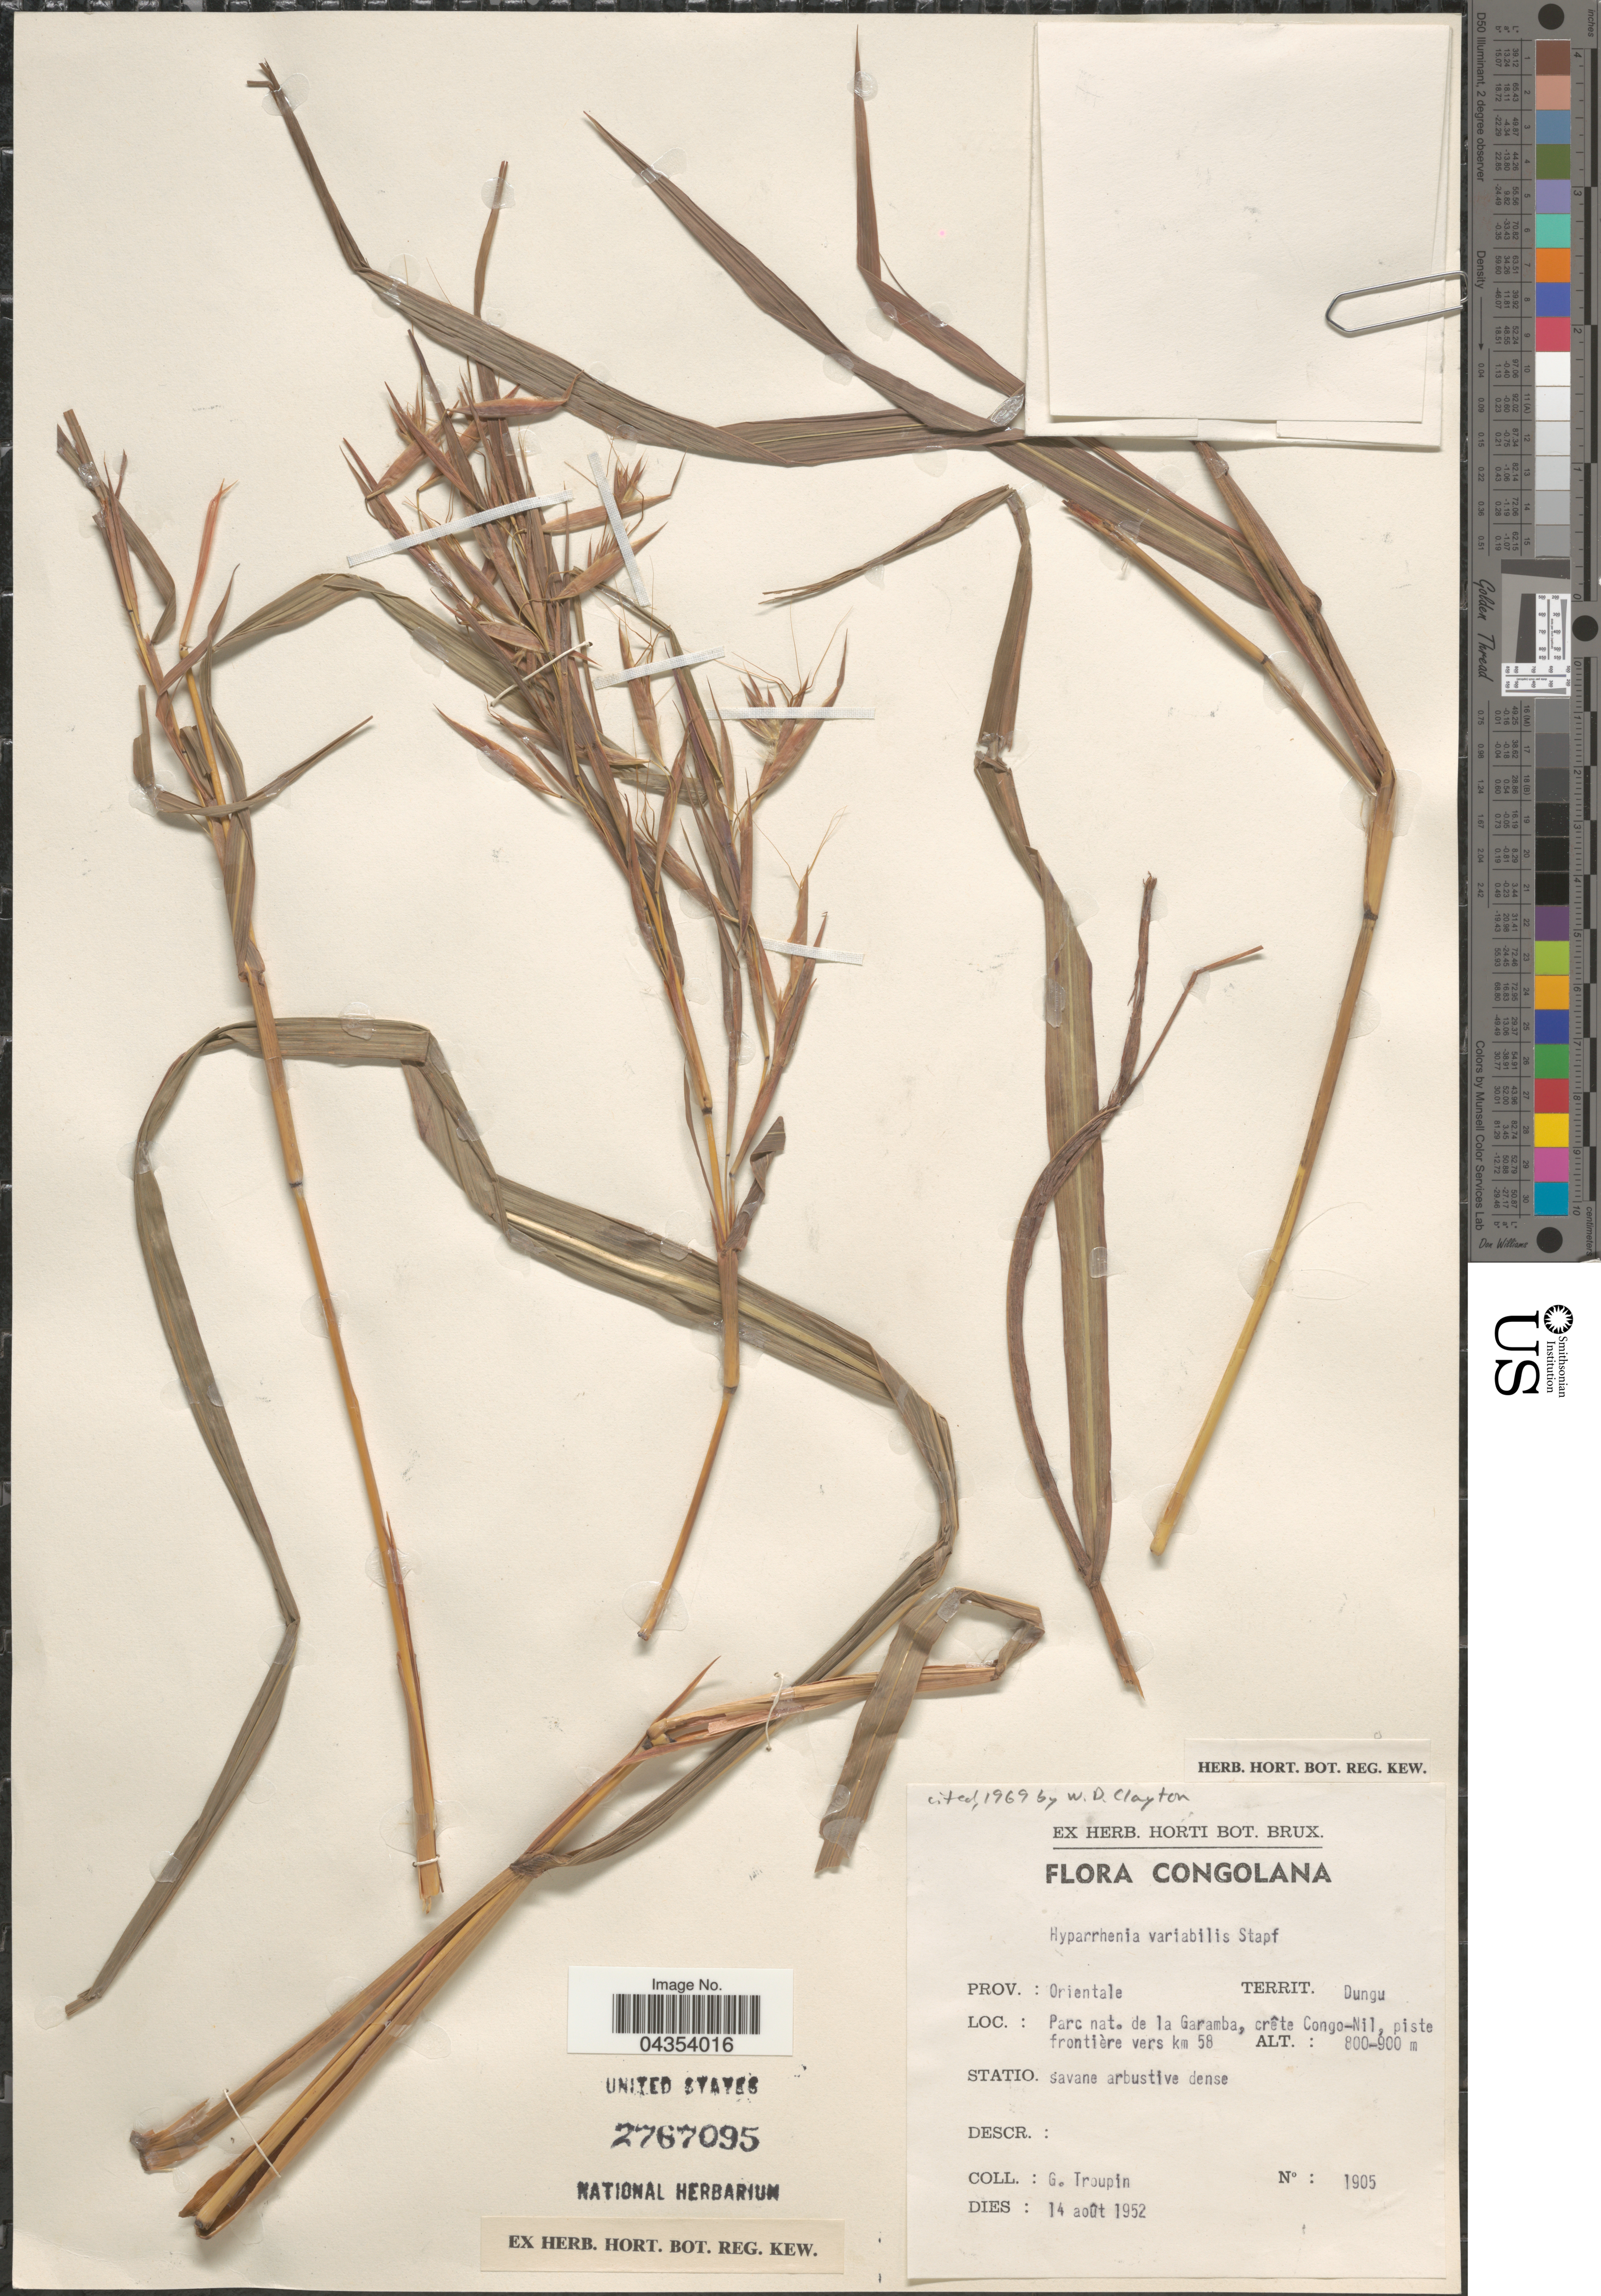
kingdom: Plantae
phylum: Tracheophyta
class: Liliopsida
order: Poales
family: Poaceae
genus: Hyparrhenia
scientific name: Hyparrhenia variabilis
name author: Stapf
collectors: G. Troupin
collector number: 1905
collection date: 1952-08-14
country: Congo, Democratic Republic of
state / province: Haut-Uele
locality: Territ. Dungu. Parc nat. de la Garamba, crête Congo-Nil, piste frontière vers km 58. Statio. Savane arbustive dense.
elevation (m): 800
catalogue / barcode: US 2767095